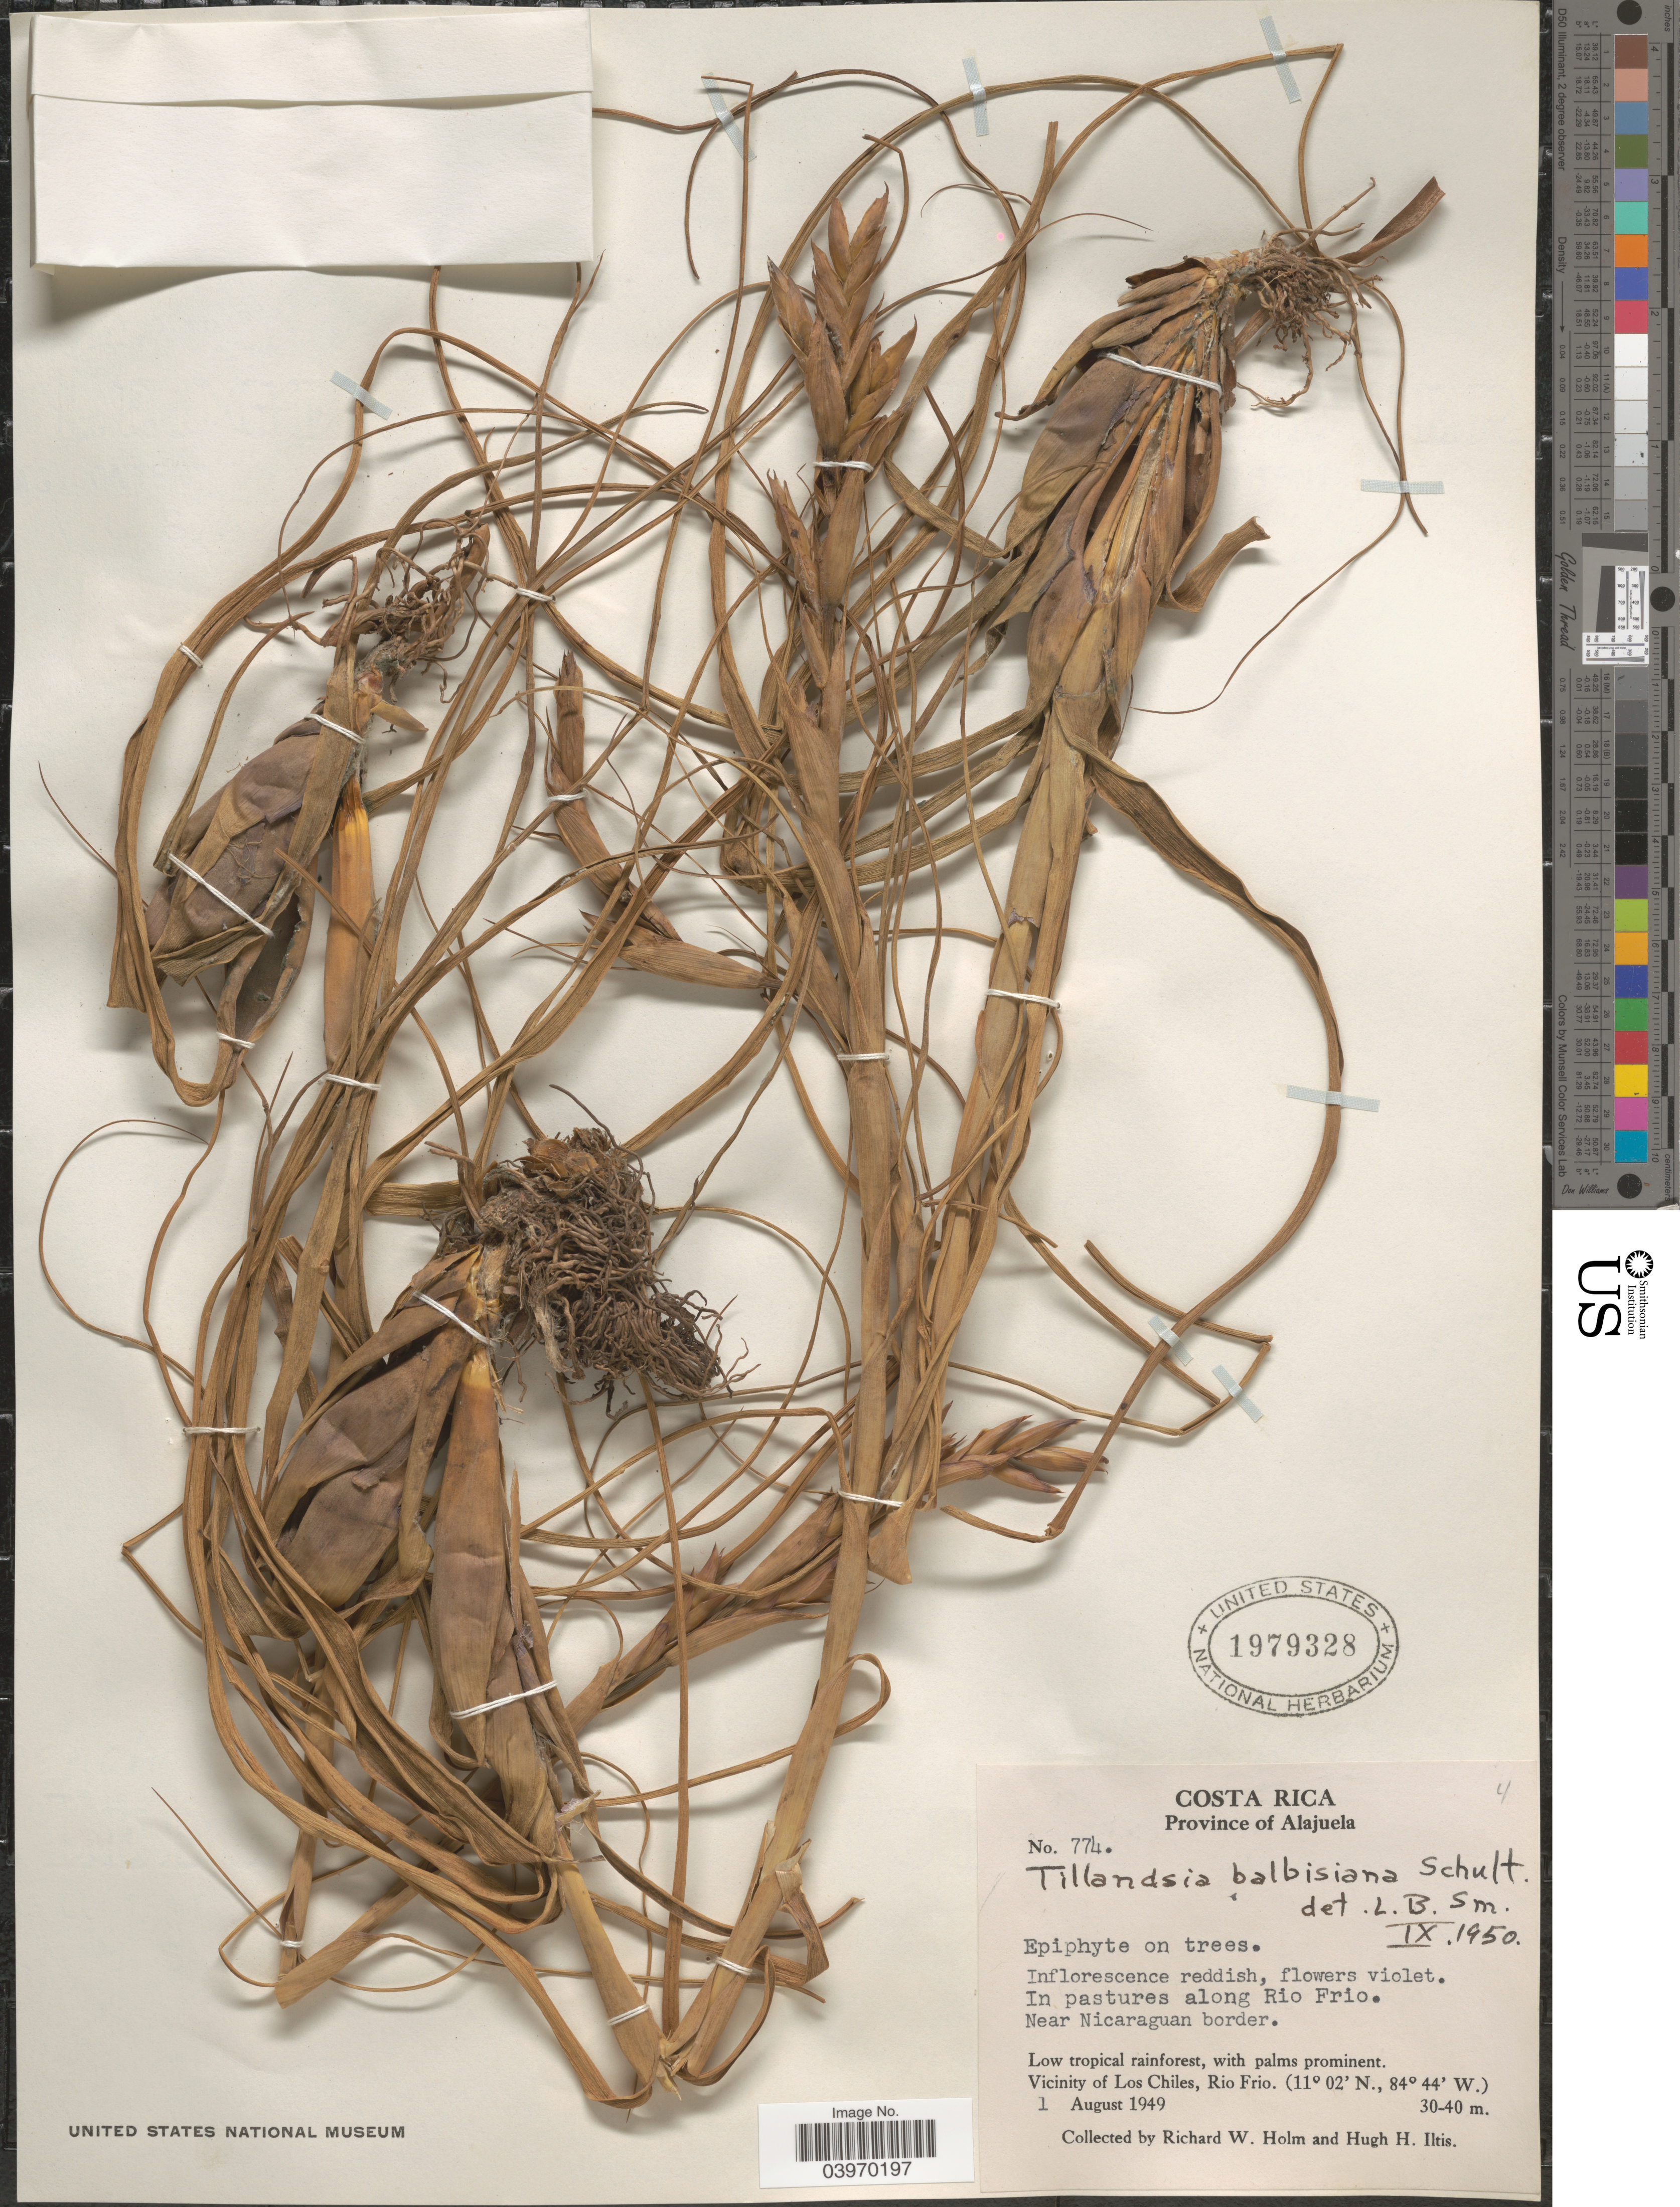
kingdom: Plantae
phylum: Tracheophyta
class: Liliopsida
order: Poales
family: Bromeliaceae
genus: Tillandsia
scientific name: Tillandsia balbisiana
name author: Schult. f.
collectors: R. W. Holm & H. H. Iltis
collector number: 774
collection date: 1949-08-01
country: Costa Rica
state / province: Alajuela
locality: In pastures along Rio Frio. Near Nicaraguan border. Vicinity of Los Chiles, Rio Frio.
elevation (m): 30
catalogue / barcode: US 1979328